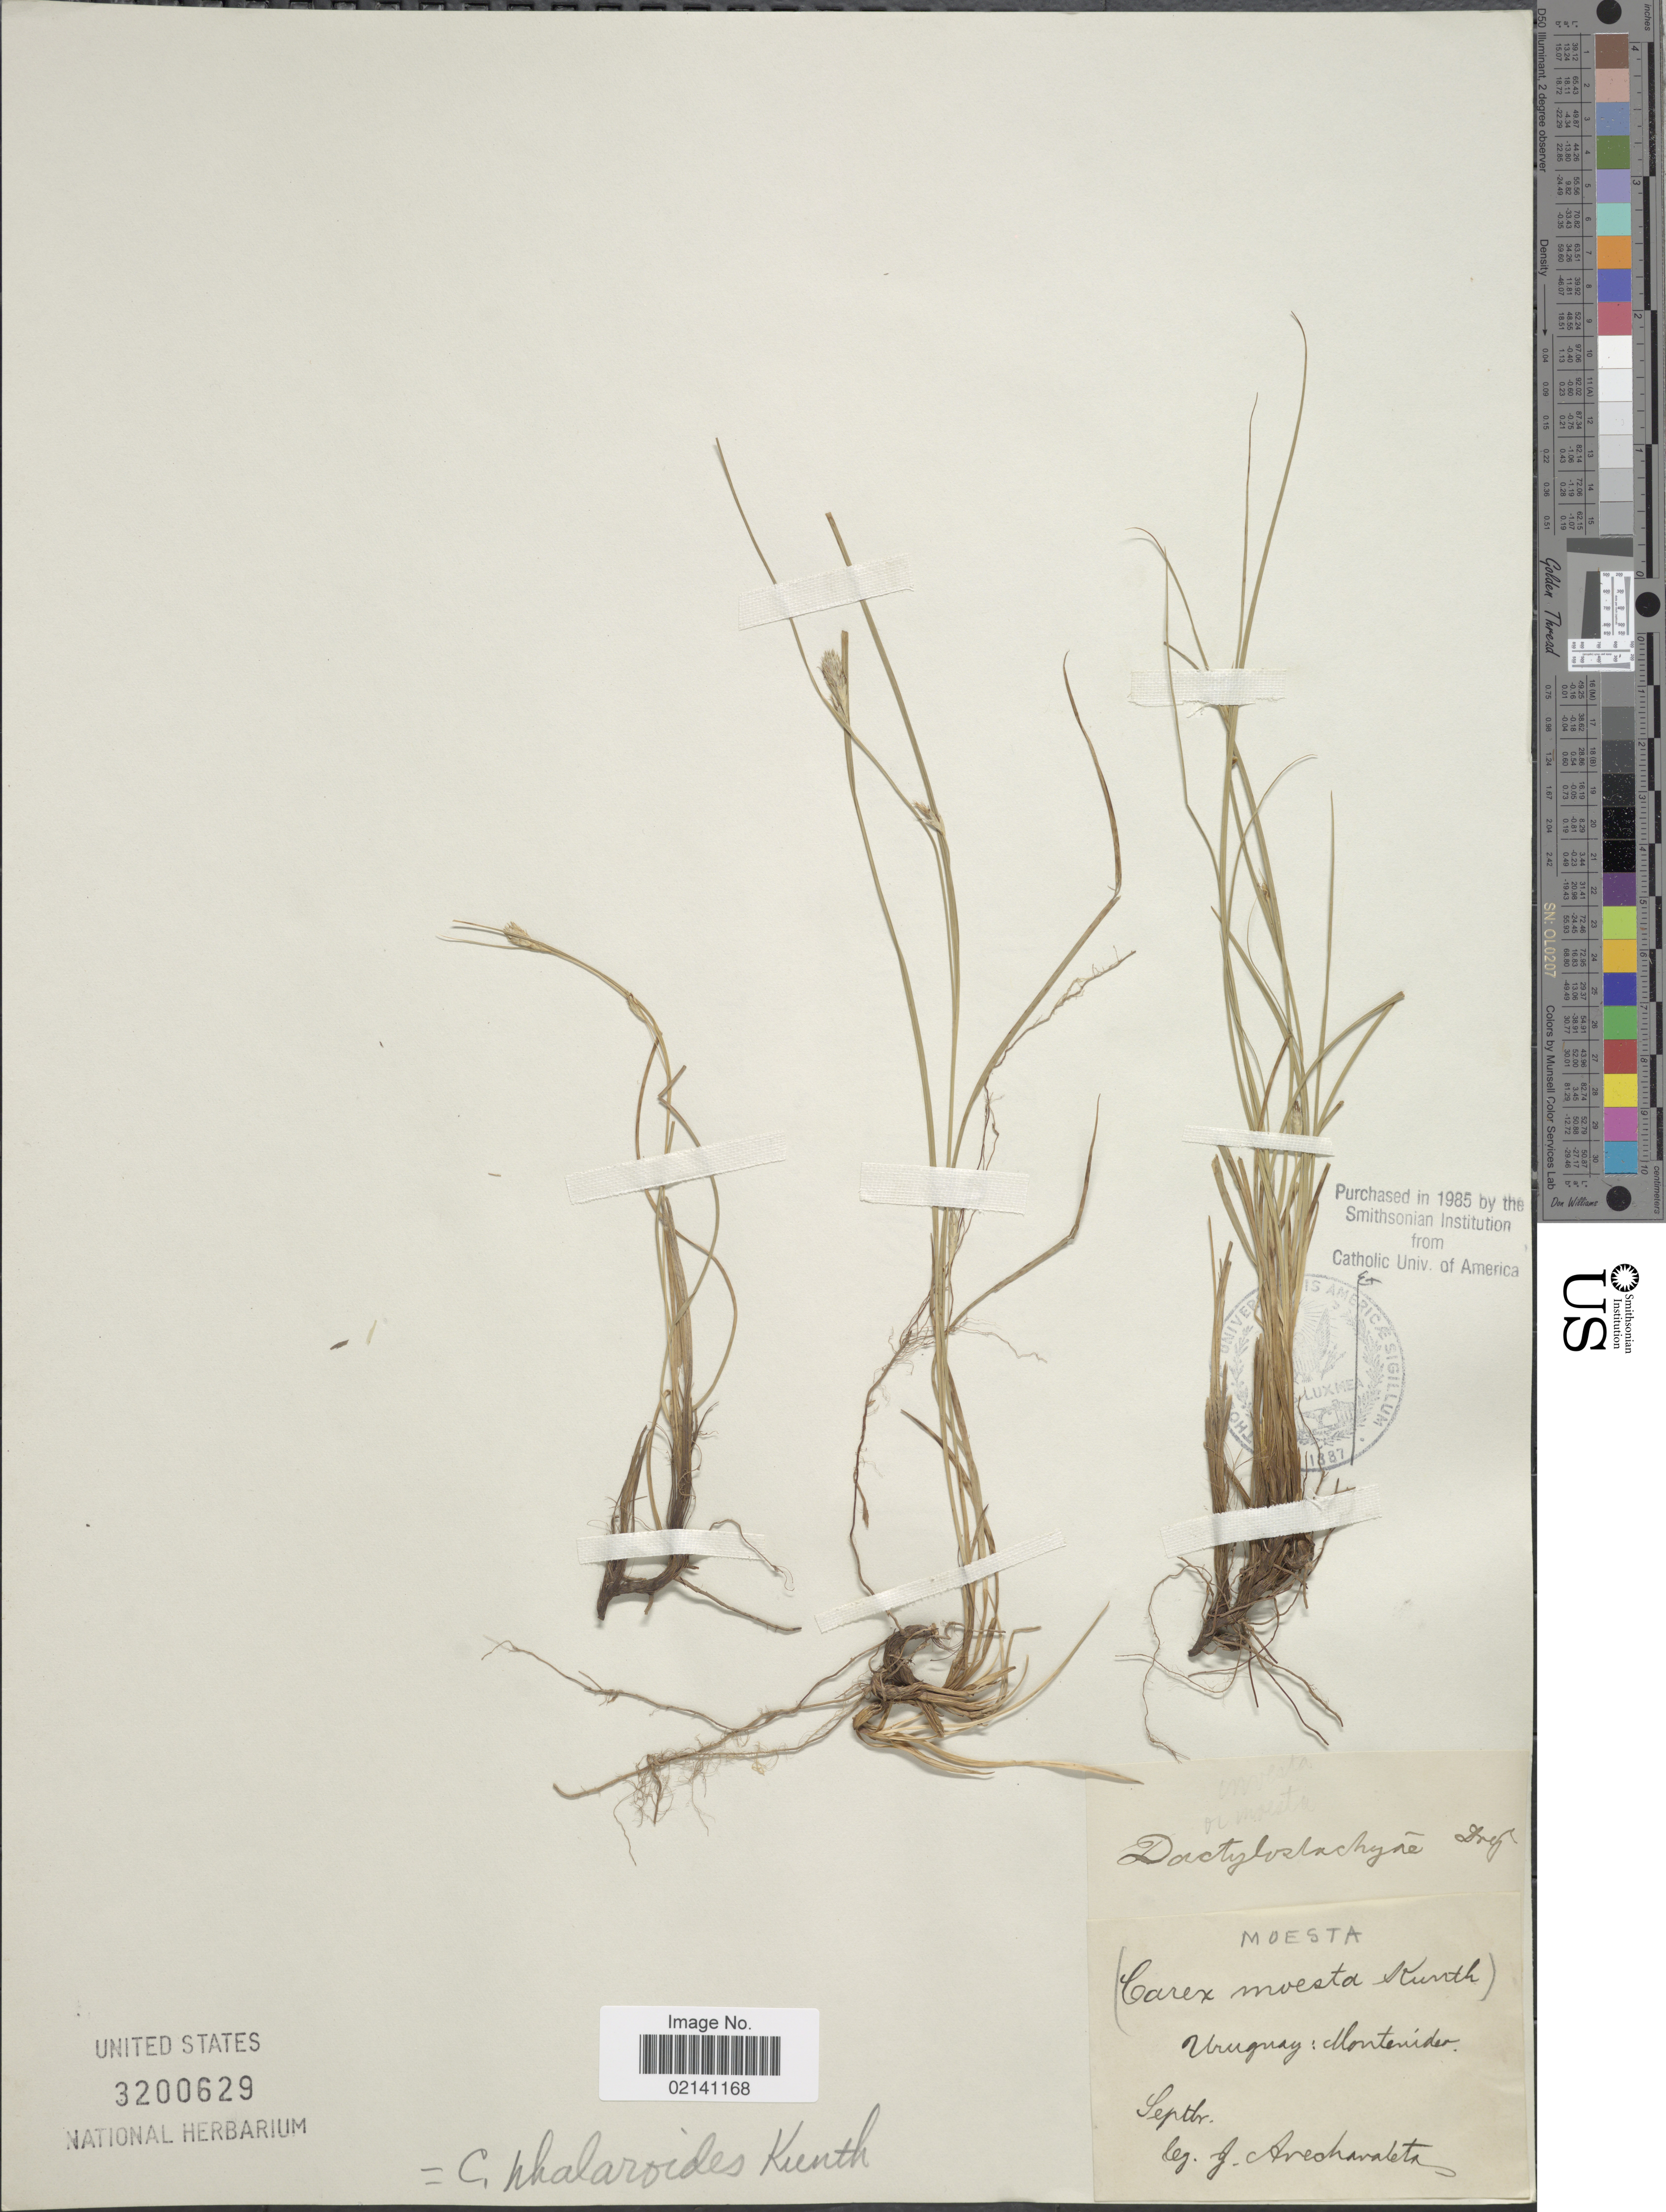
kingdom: Plantae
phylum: Tracheophyta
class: Liliopsida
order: Poales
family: Cyperaceae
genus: Carex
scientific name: Carex moesta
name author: Kunth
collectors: J. Arechavaleta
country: Uruguay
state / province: Montevideo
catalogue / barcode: US 3200629